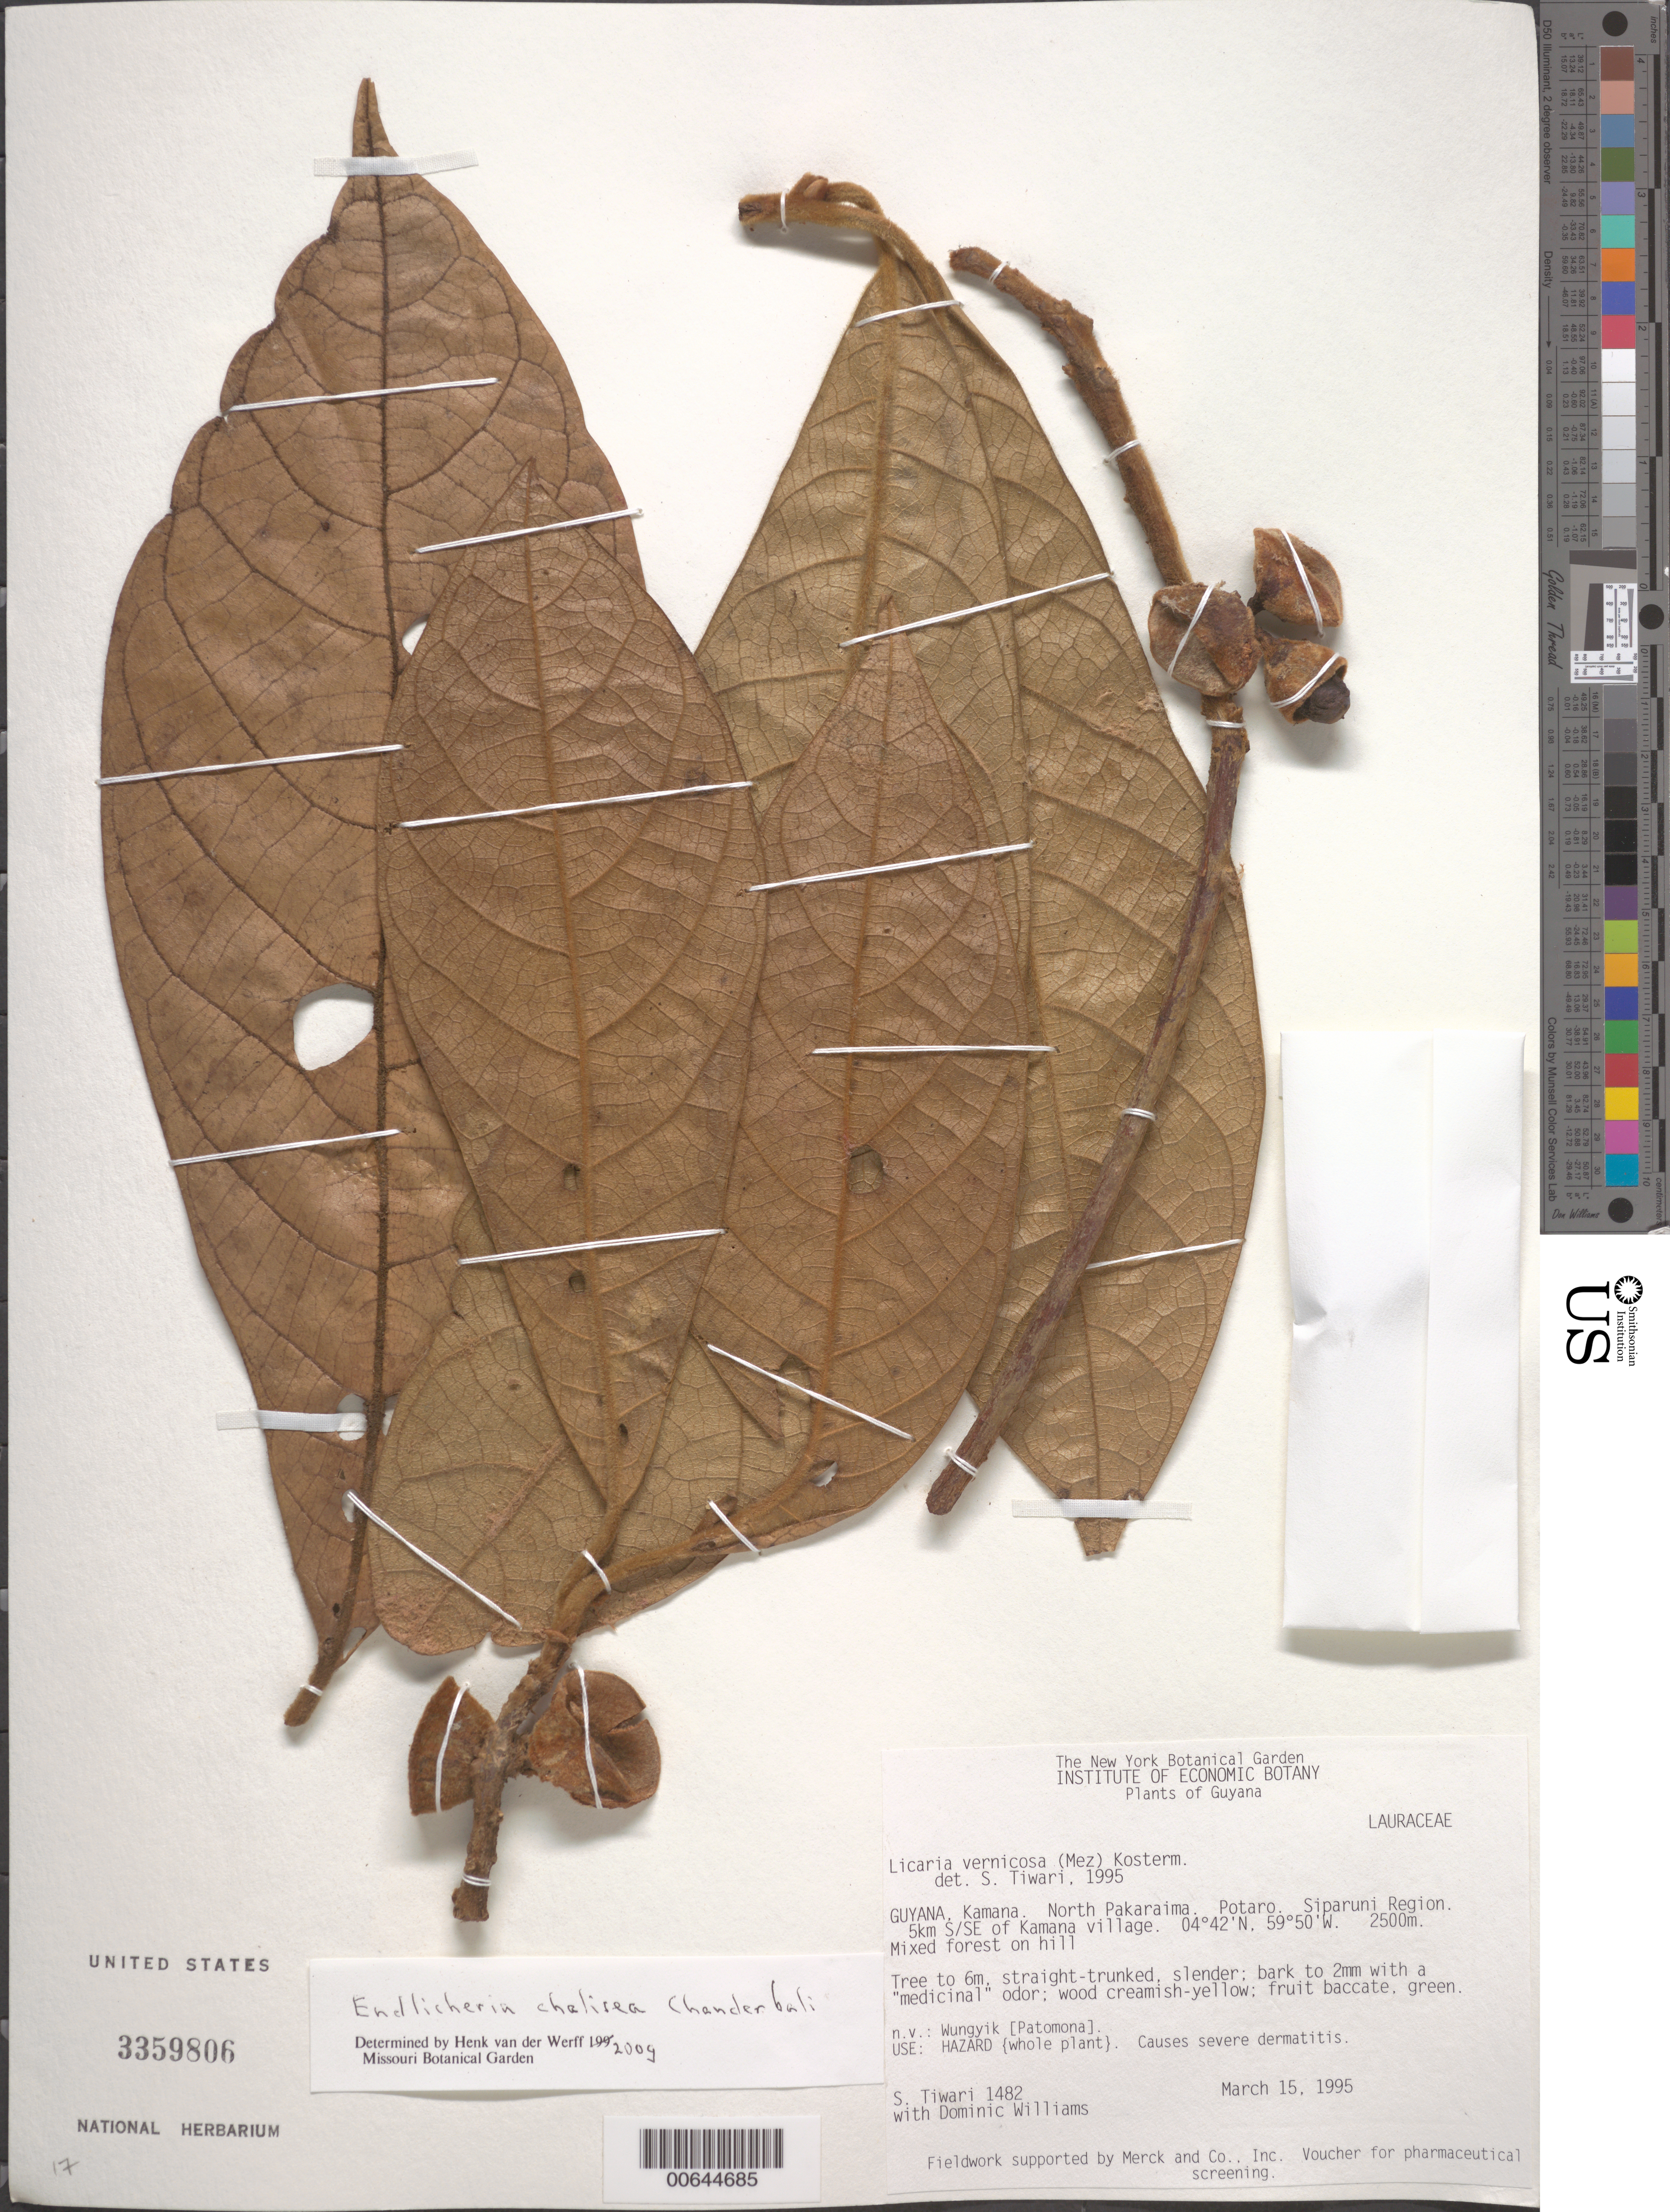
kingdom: Plantae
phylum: Tracheophyta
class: Magnoliopsida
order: Laurales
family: Lauraceae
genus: Endlicheria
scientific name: Endlicheria chalisea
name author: Chanderb.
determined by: van der Werff, H., (MO), Missouri Botanical Garden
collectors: S. Tiwari & D. Williams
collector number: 1482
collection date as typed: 15-Mar-95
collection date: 1995-03-15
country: Guyana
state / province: Potaro-Siparuni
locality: Kamana, 5 km SSE of Kamana village, North Pakaraima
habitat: Mixed forest on hill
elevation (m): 2500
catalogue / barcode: US 3359806